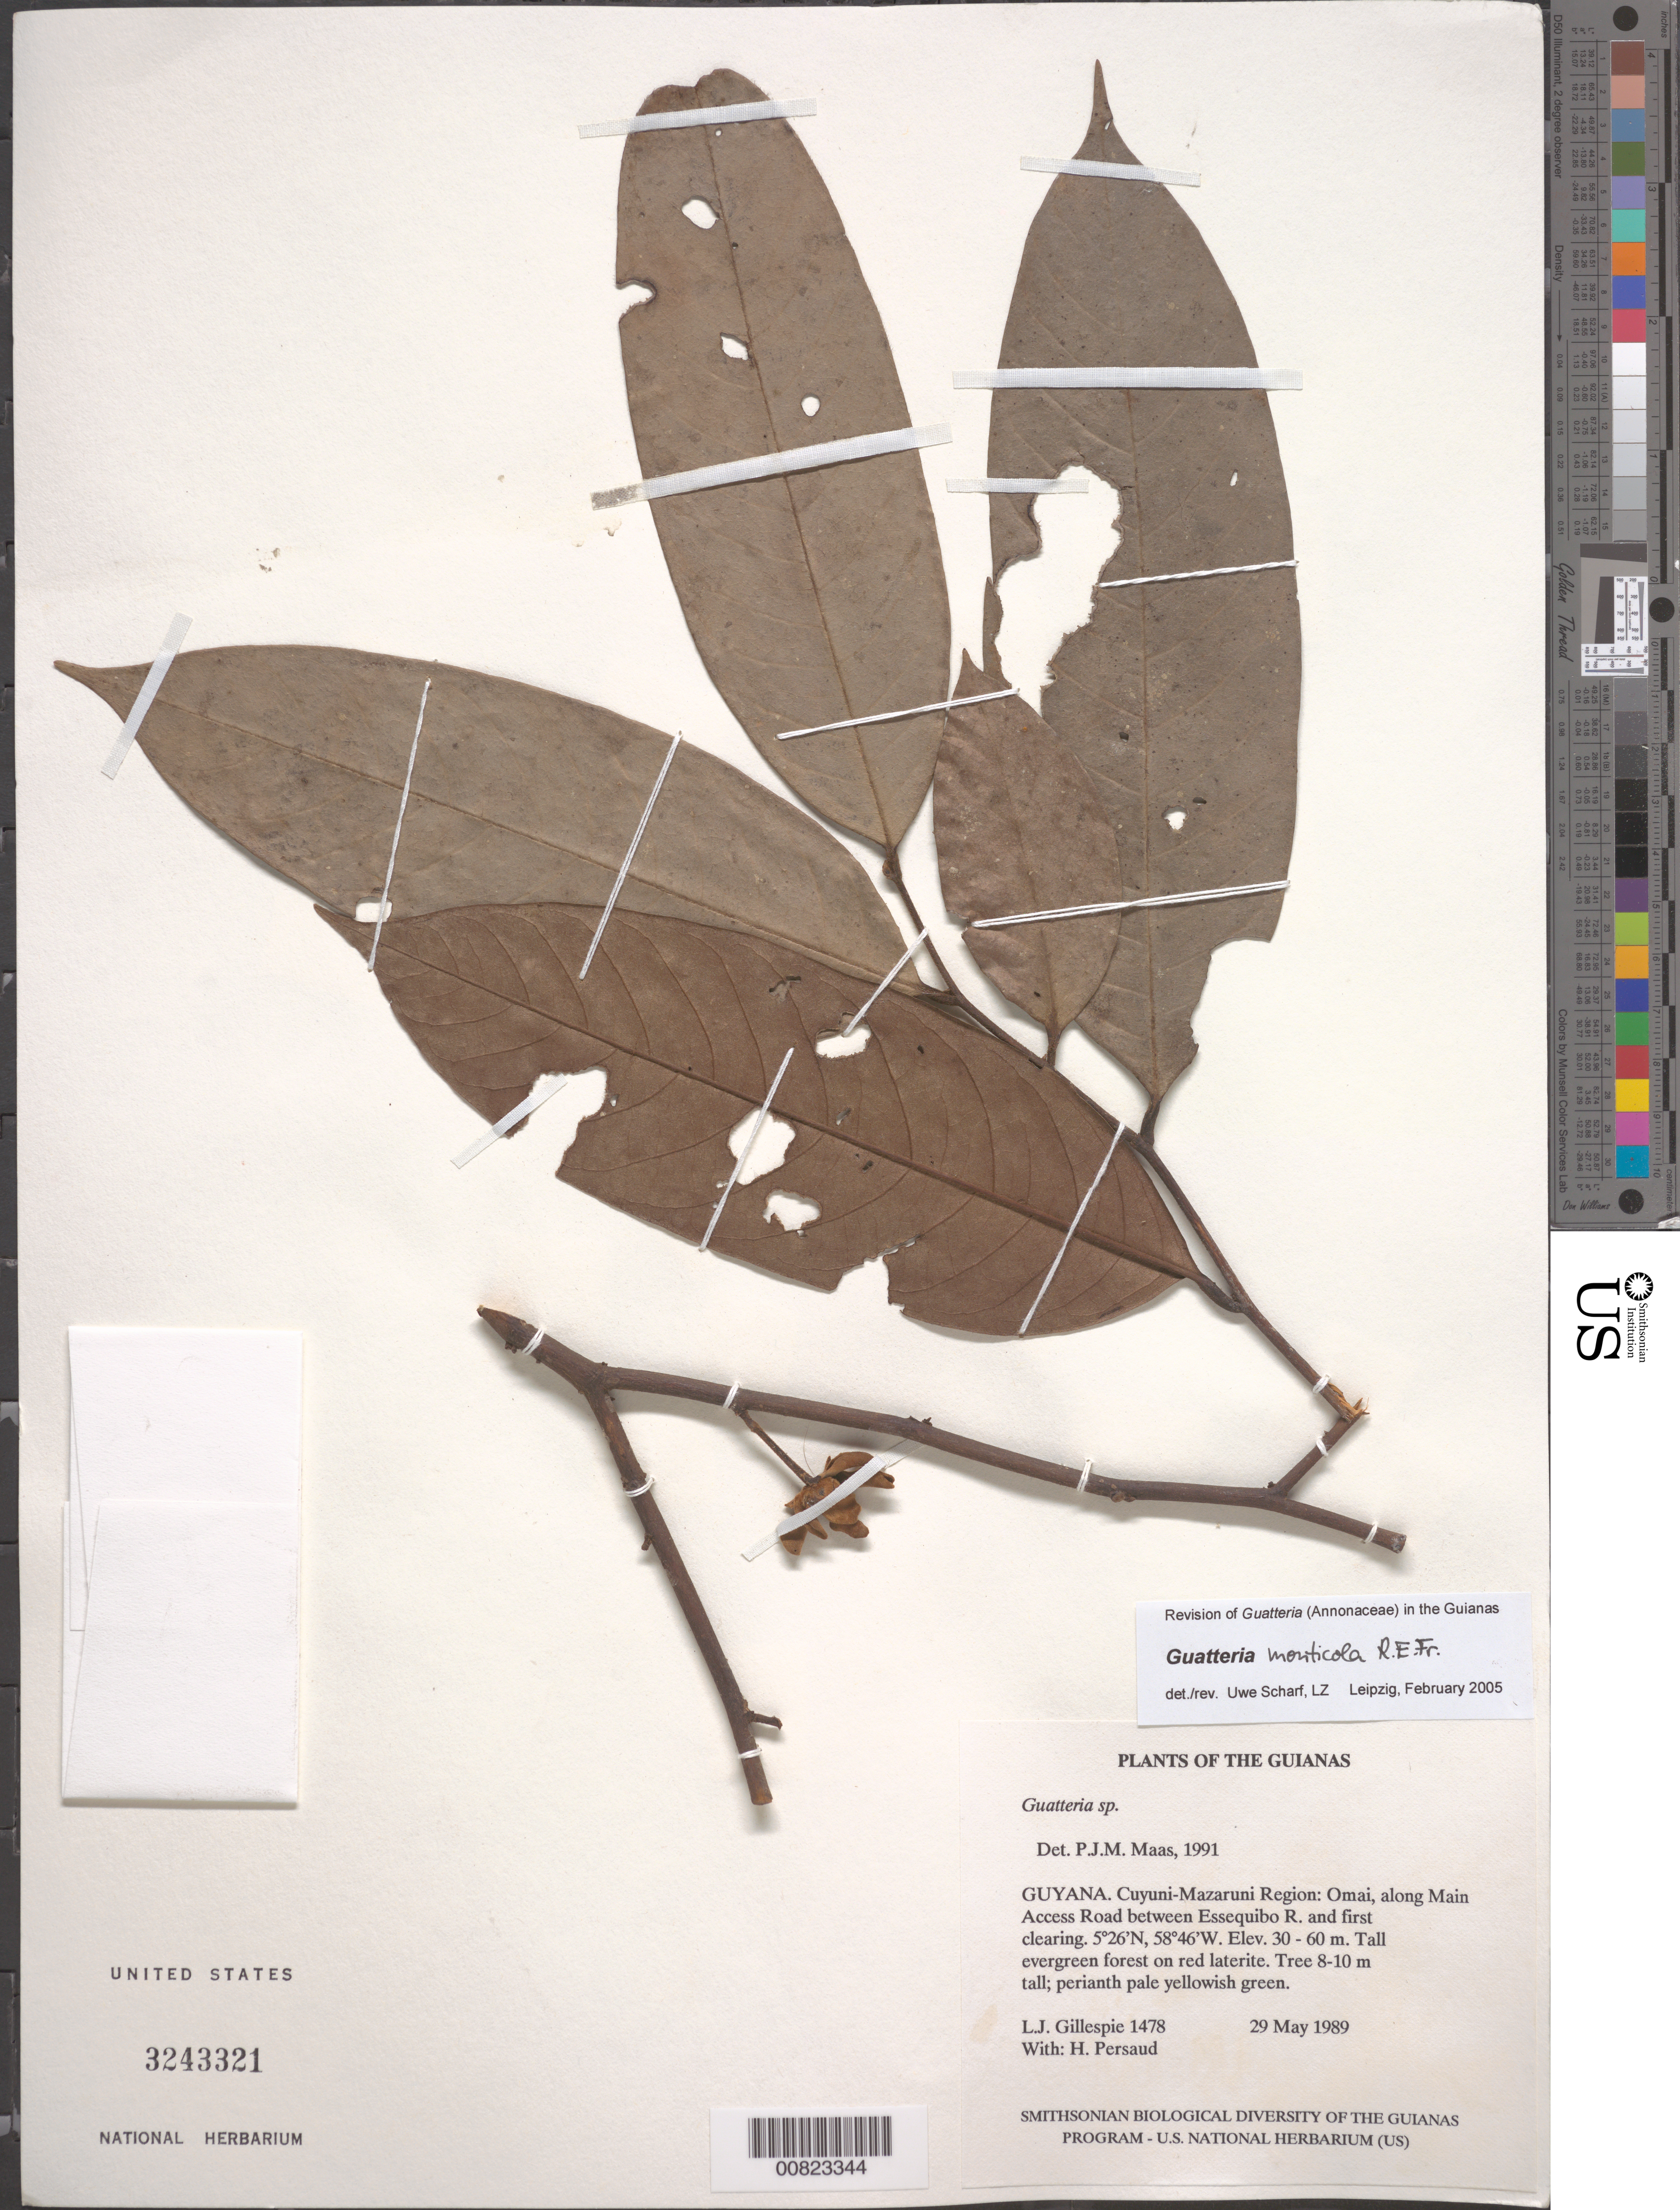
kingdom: Plantae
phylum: Tracheophyta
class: Magnoliopsida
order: Magnoliales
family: Annonaceae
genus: Guatteria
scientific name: Guatteria monticola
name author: R.E. Fr.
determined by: Scharf, U.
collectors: L. J. Gillespie & H. Persaud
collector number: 1478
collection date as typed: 29 May 1989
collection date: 1989-05-29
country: Guyana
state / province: Cuyuni-Mazaruni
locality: Omai, along Main Access Road between Essequibo R. and first clearing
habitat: Tall evergreen forest on red laterite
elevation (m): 30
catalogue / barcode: US 3243321